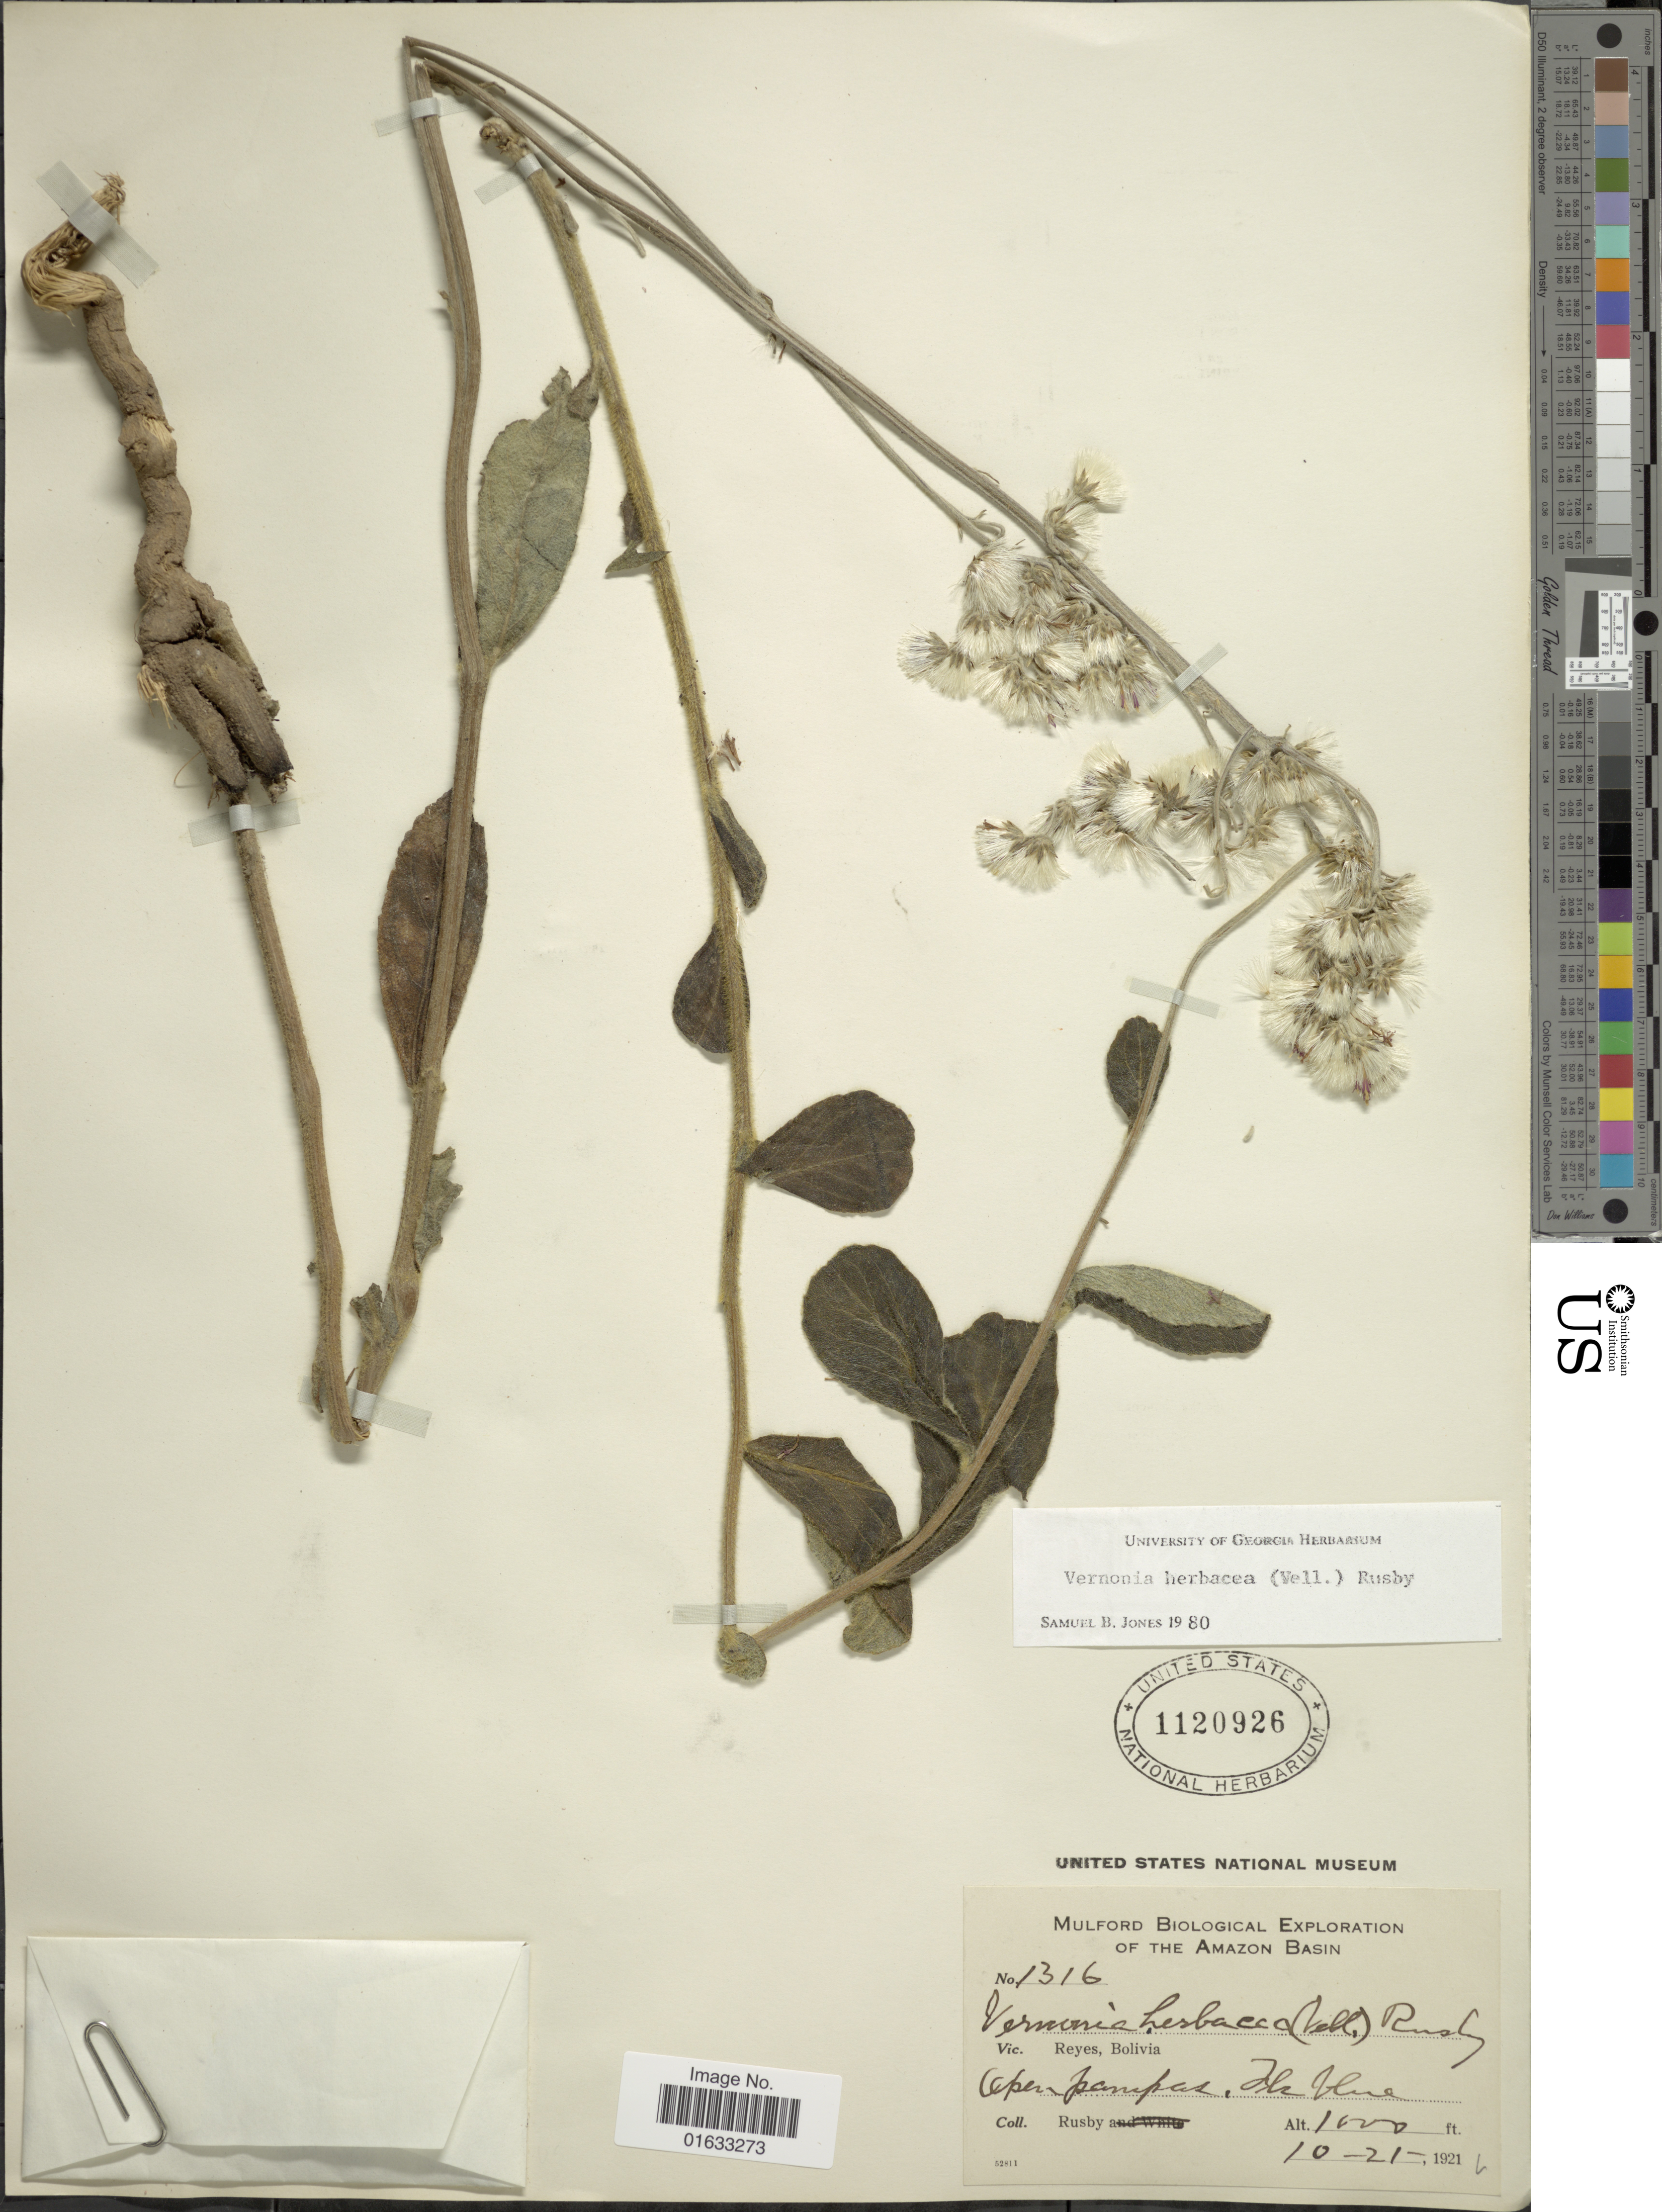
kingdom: Plantae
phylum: Tracheophyta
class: Magnoliopsida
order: Asterales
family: Asteraceae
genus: Chrysolaena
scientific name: Chrysolaena herbacea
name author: (Vell.) H. Rob.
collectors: H. H. Rusby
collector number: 1316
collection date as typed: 10-21-1921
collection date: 1921-10-21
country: Bolivia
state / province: Beni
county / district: José Ballivián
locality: Reyes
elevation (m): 305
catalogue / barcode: US 1120926